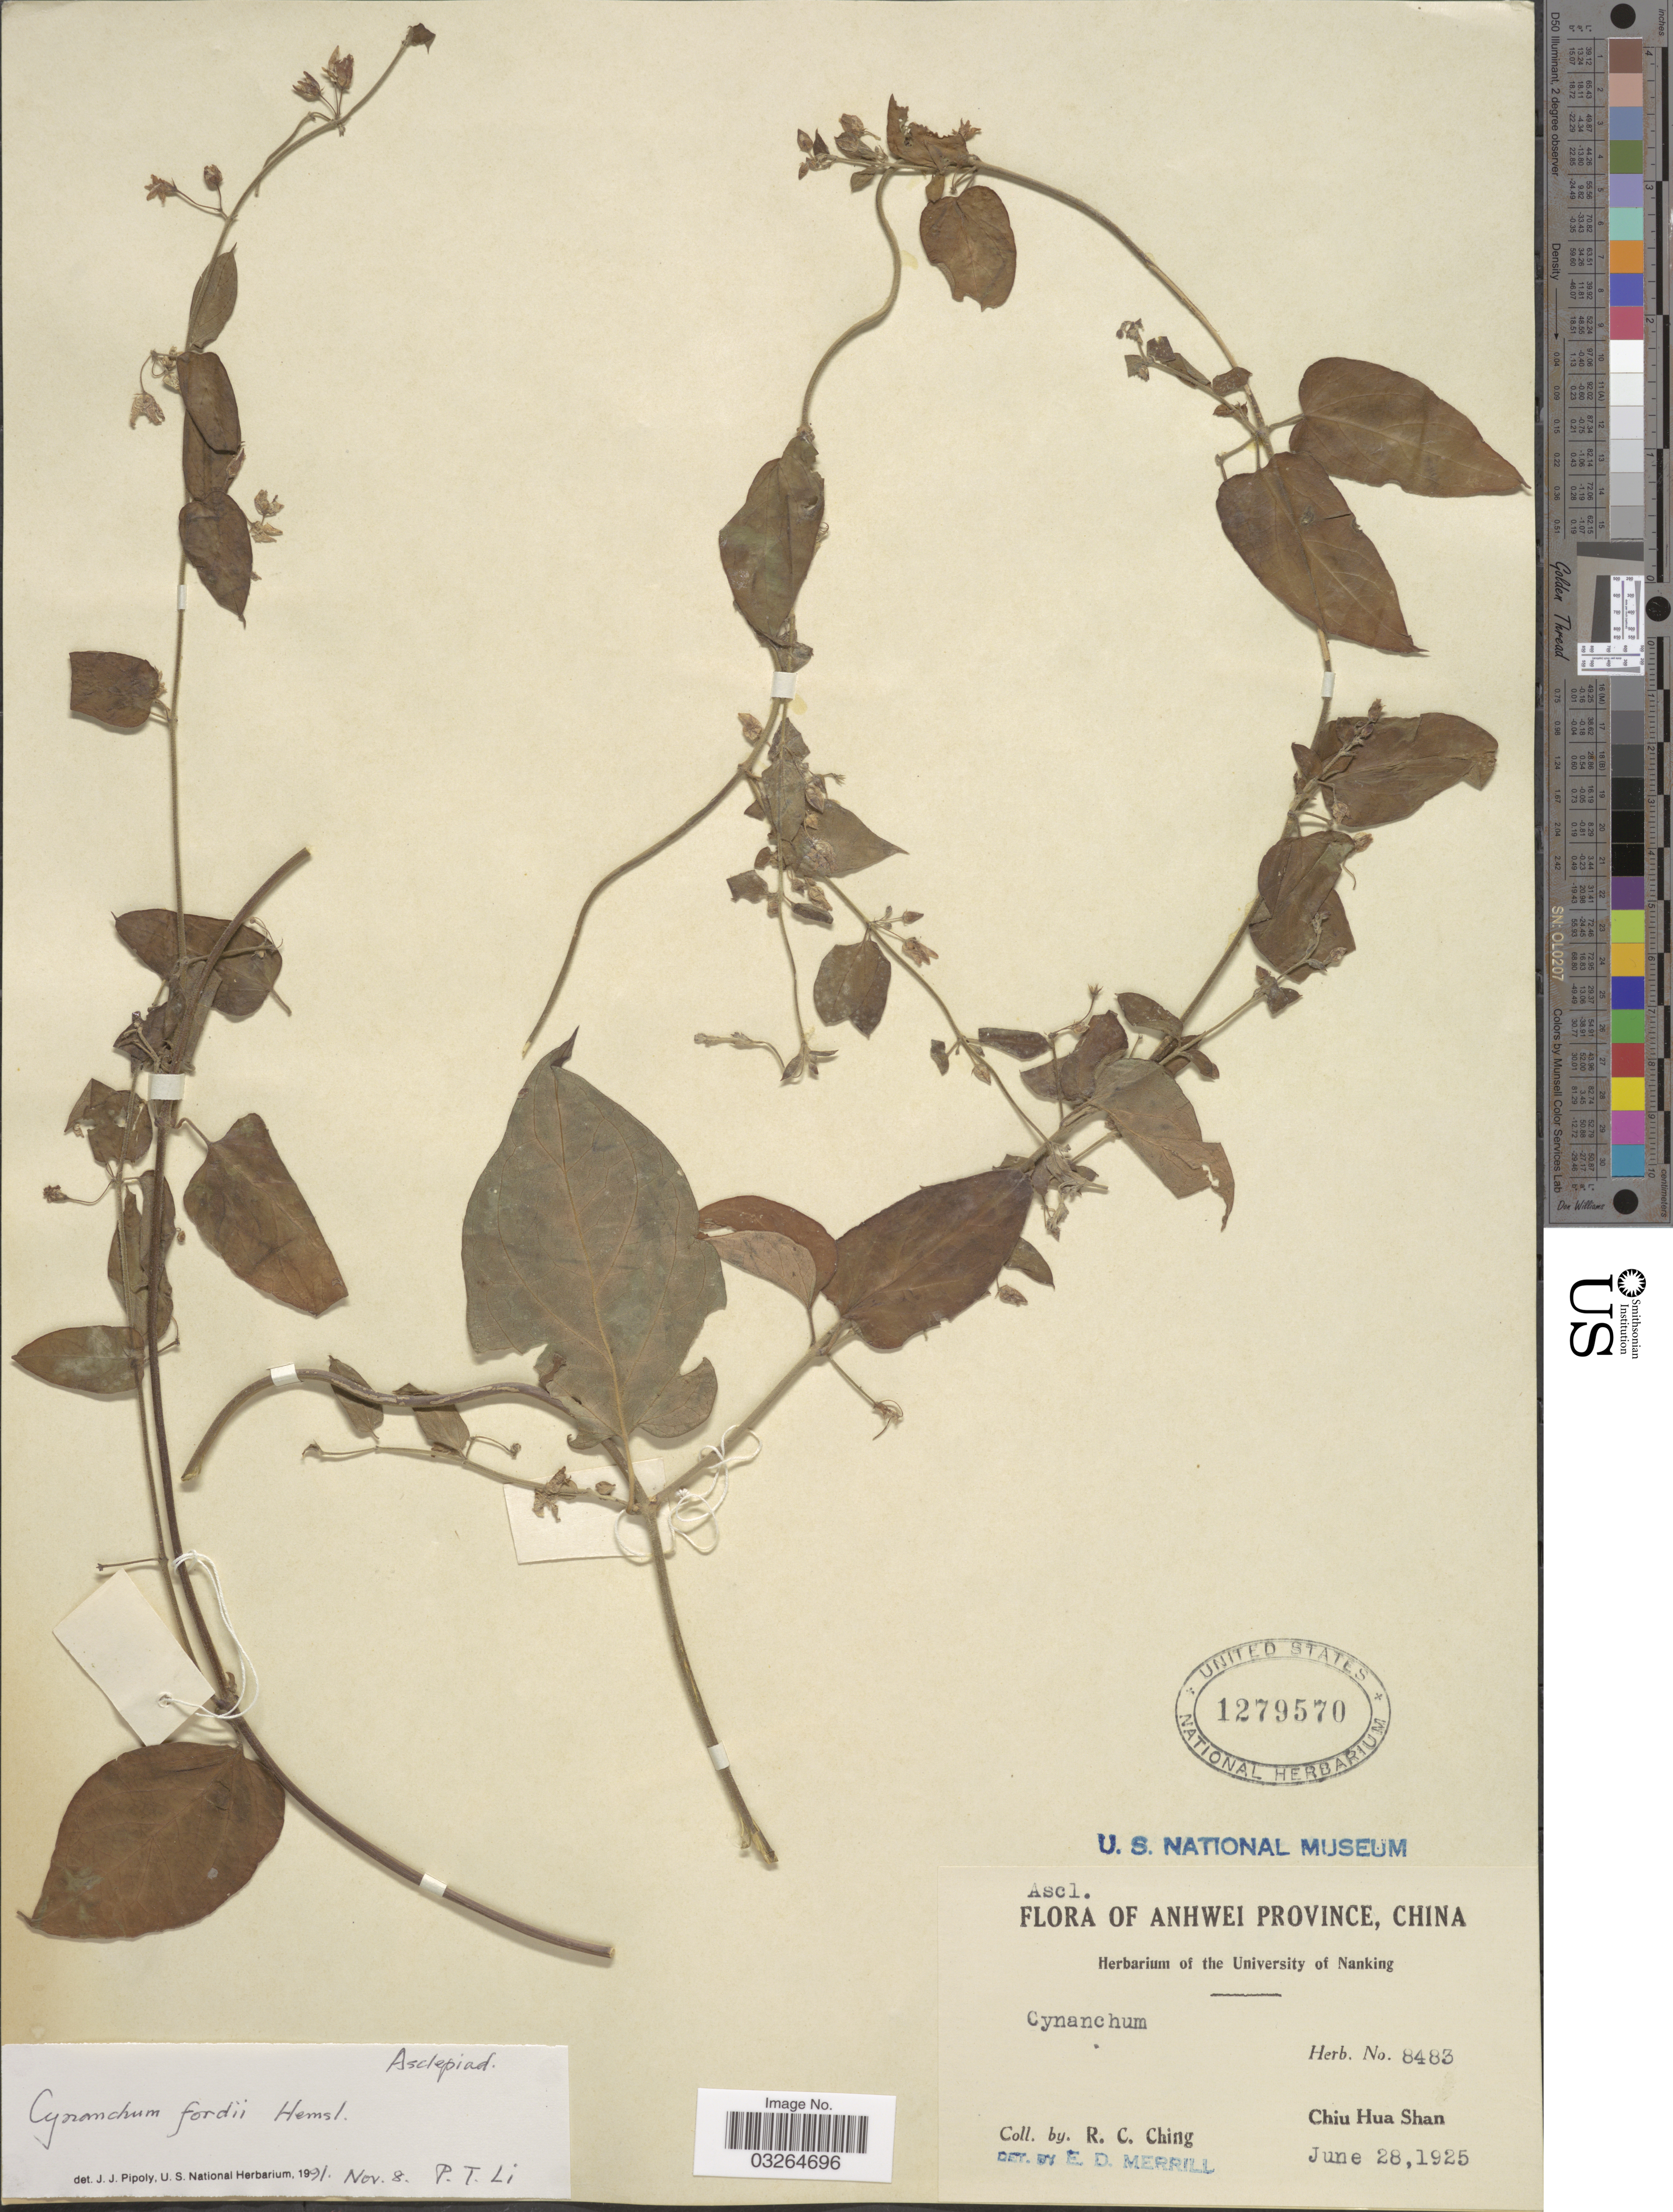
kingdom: Plantae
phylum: Tracheophyta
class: Magnoliopsida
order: Gentianales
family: Apocynaceae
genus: Cynanchum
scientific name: Cynanchum fordii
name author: Hemsl.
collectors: R. C. Ching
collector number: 8483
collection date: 1925-06-28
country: China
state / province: Anhui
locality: Anhwei Province. Chiu Hua Shan.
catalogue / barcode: US 1279570